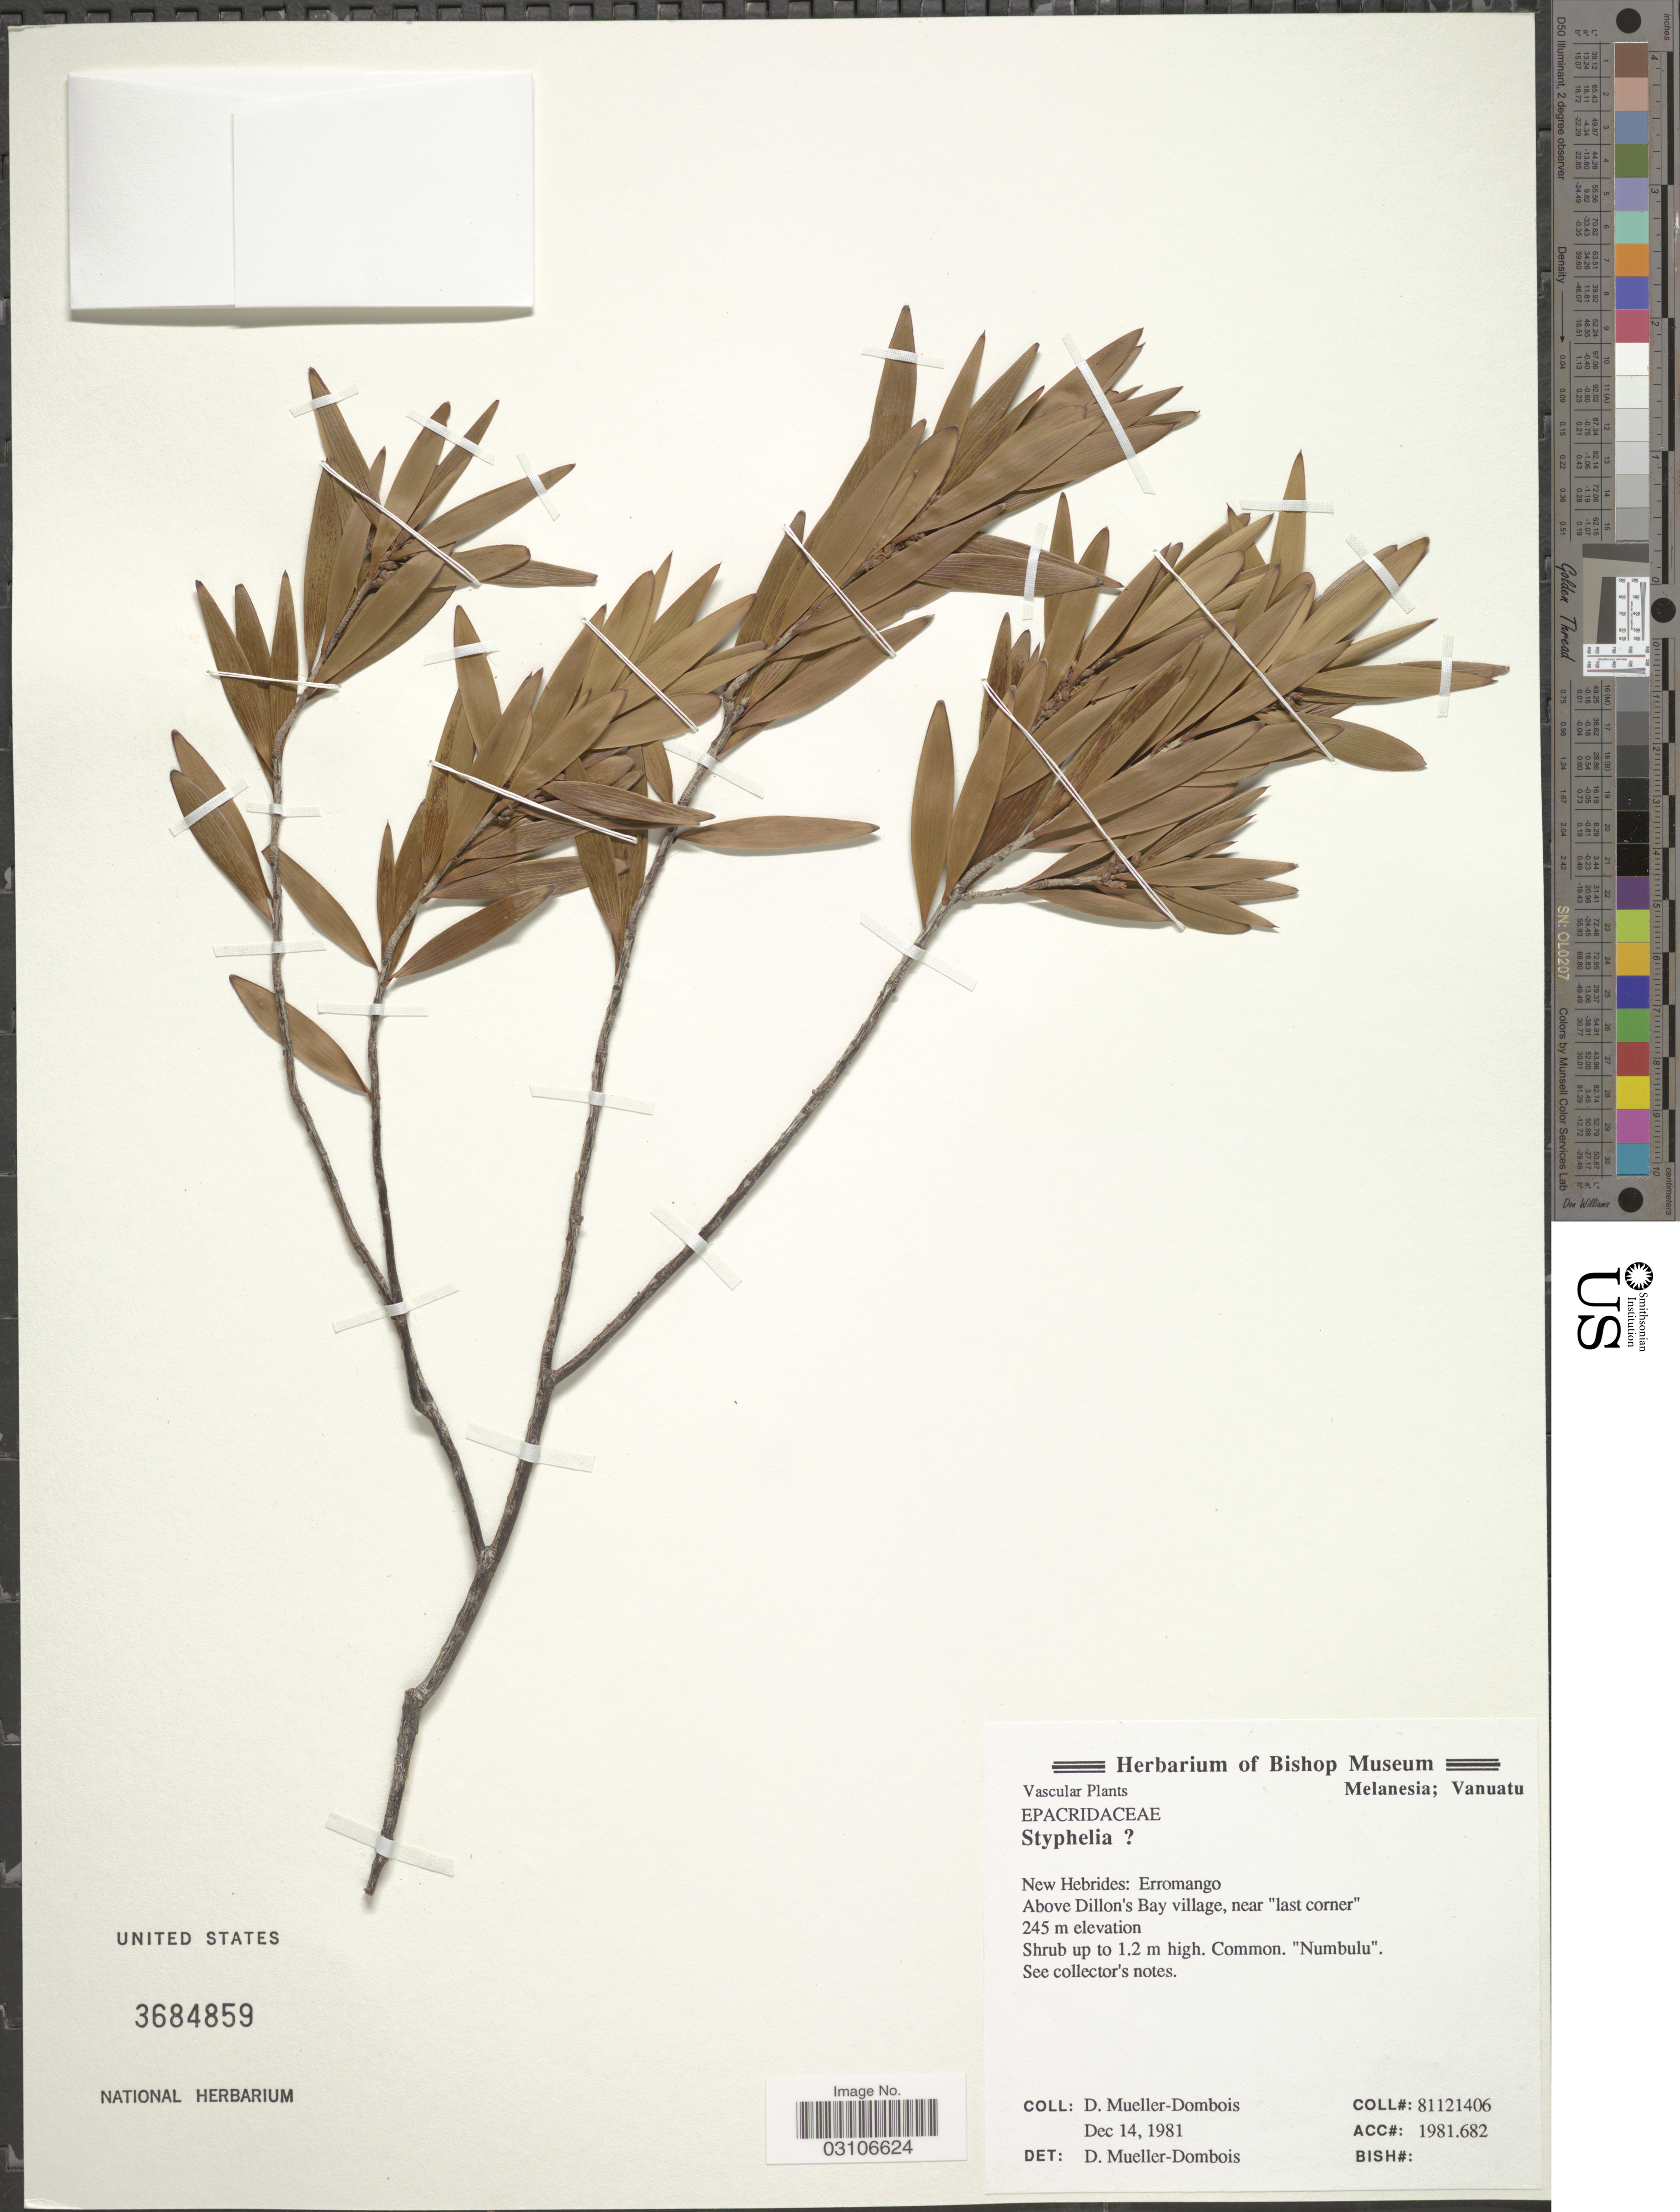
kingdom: Plantae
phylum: Tracheophyta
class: Magnoliopsida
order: Ericales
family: Ericaceae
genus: Styphelia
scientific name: Styphelia sp.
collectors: D. Mueller-Dombois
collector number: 81121406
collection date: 1981-12-14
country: Vanuatu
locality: New Hebrides: Erromango. Above Dillon's Bay village, near "last corner".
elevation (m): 245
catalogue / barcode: US 3684859